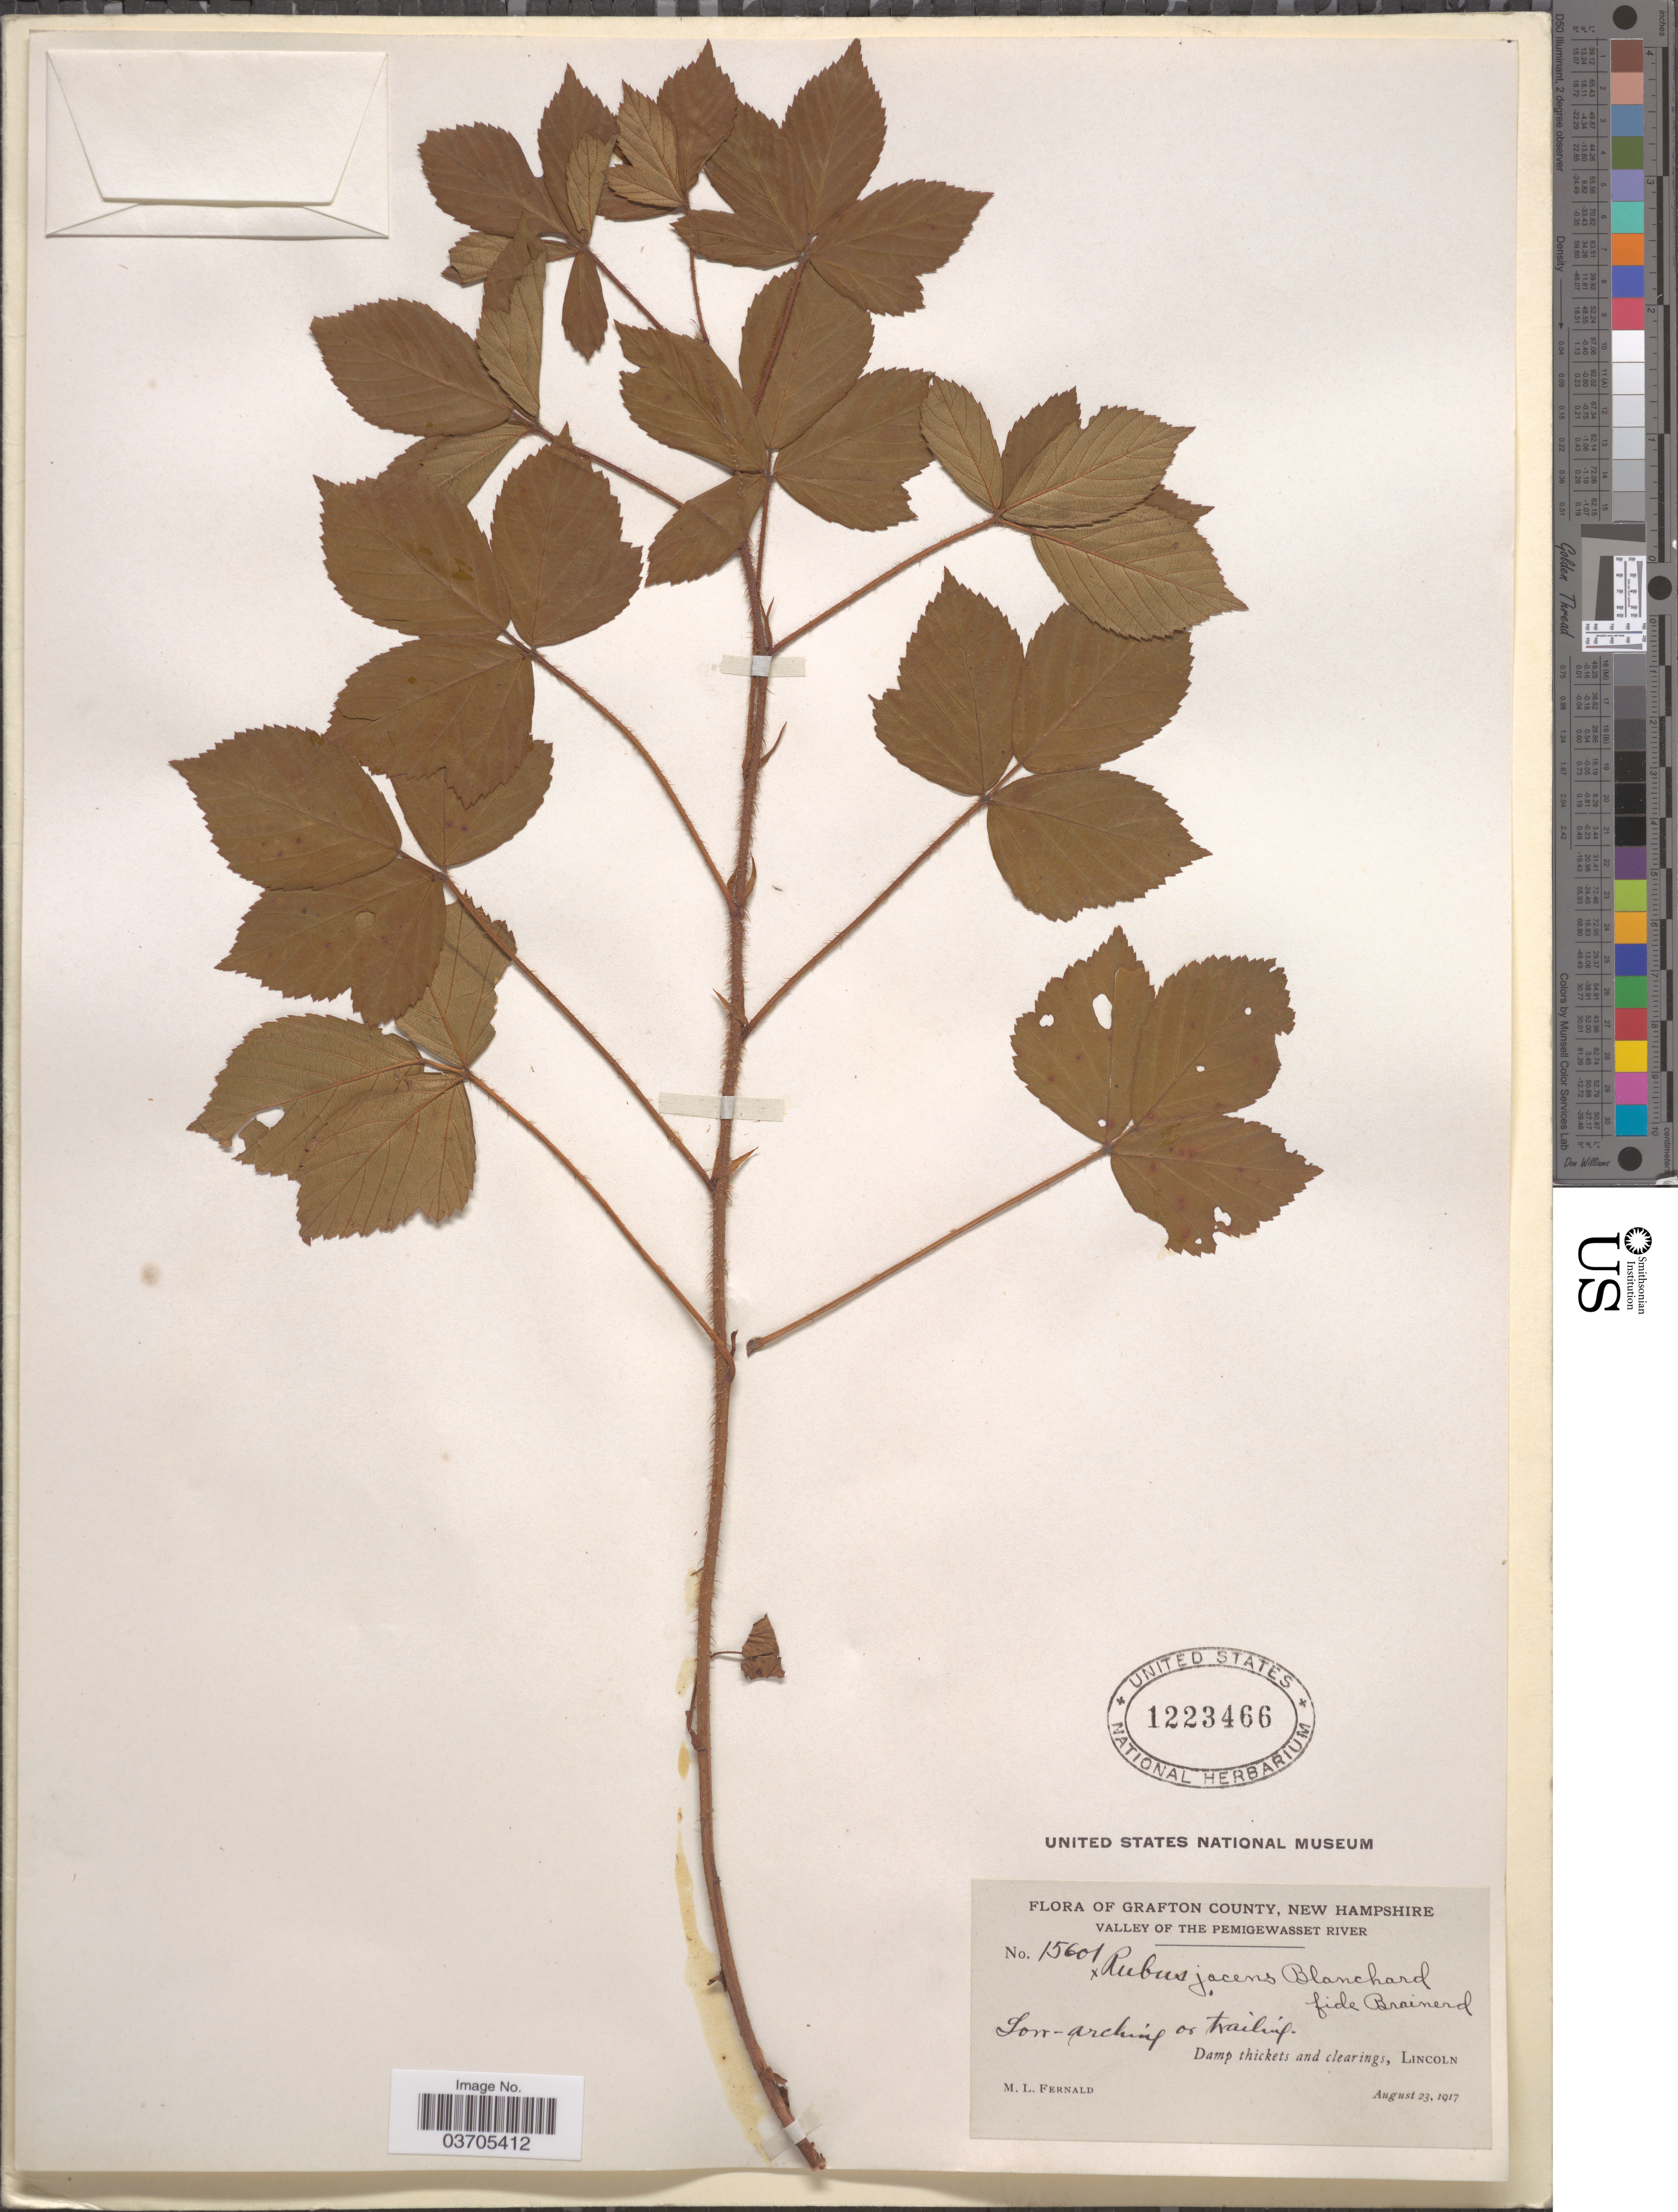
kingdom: Plantae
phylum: Tracheophyta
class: Magnoliopsida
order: Rosales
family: Rosaceae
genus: Rubus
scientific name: Rubus jacens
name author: Blanch.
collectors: M. L. Fernald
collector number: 15601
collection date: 1917-08-23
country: United States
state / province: New Hampshire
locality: Grafton County. Valley of the Pemigewasset River. Lincoln.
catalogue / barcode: US 1223466